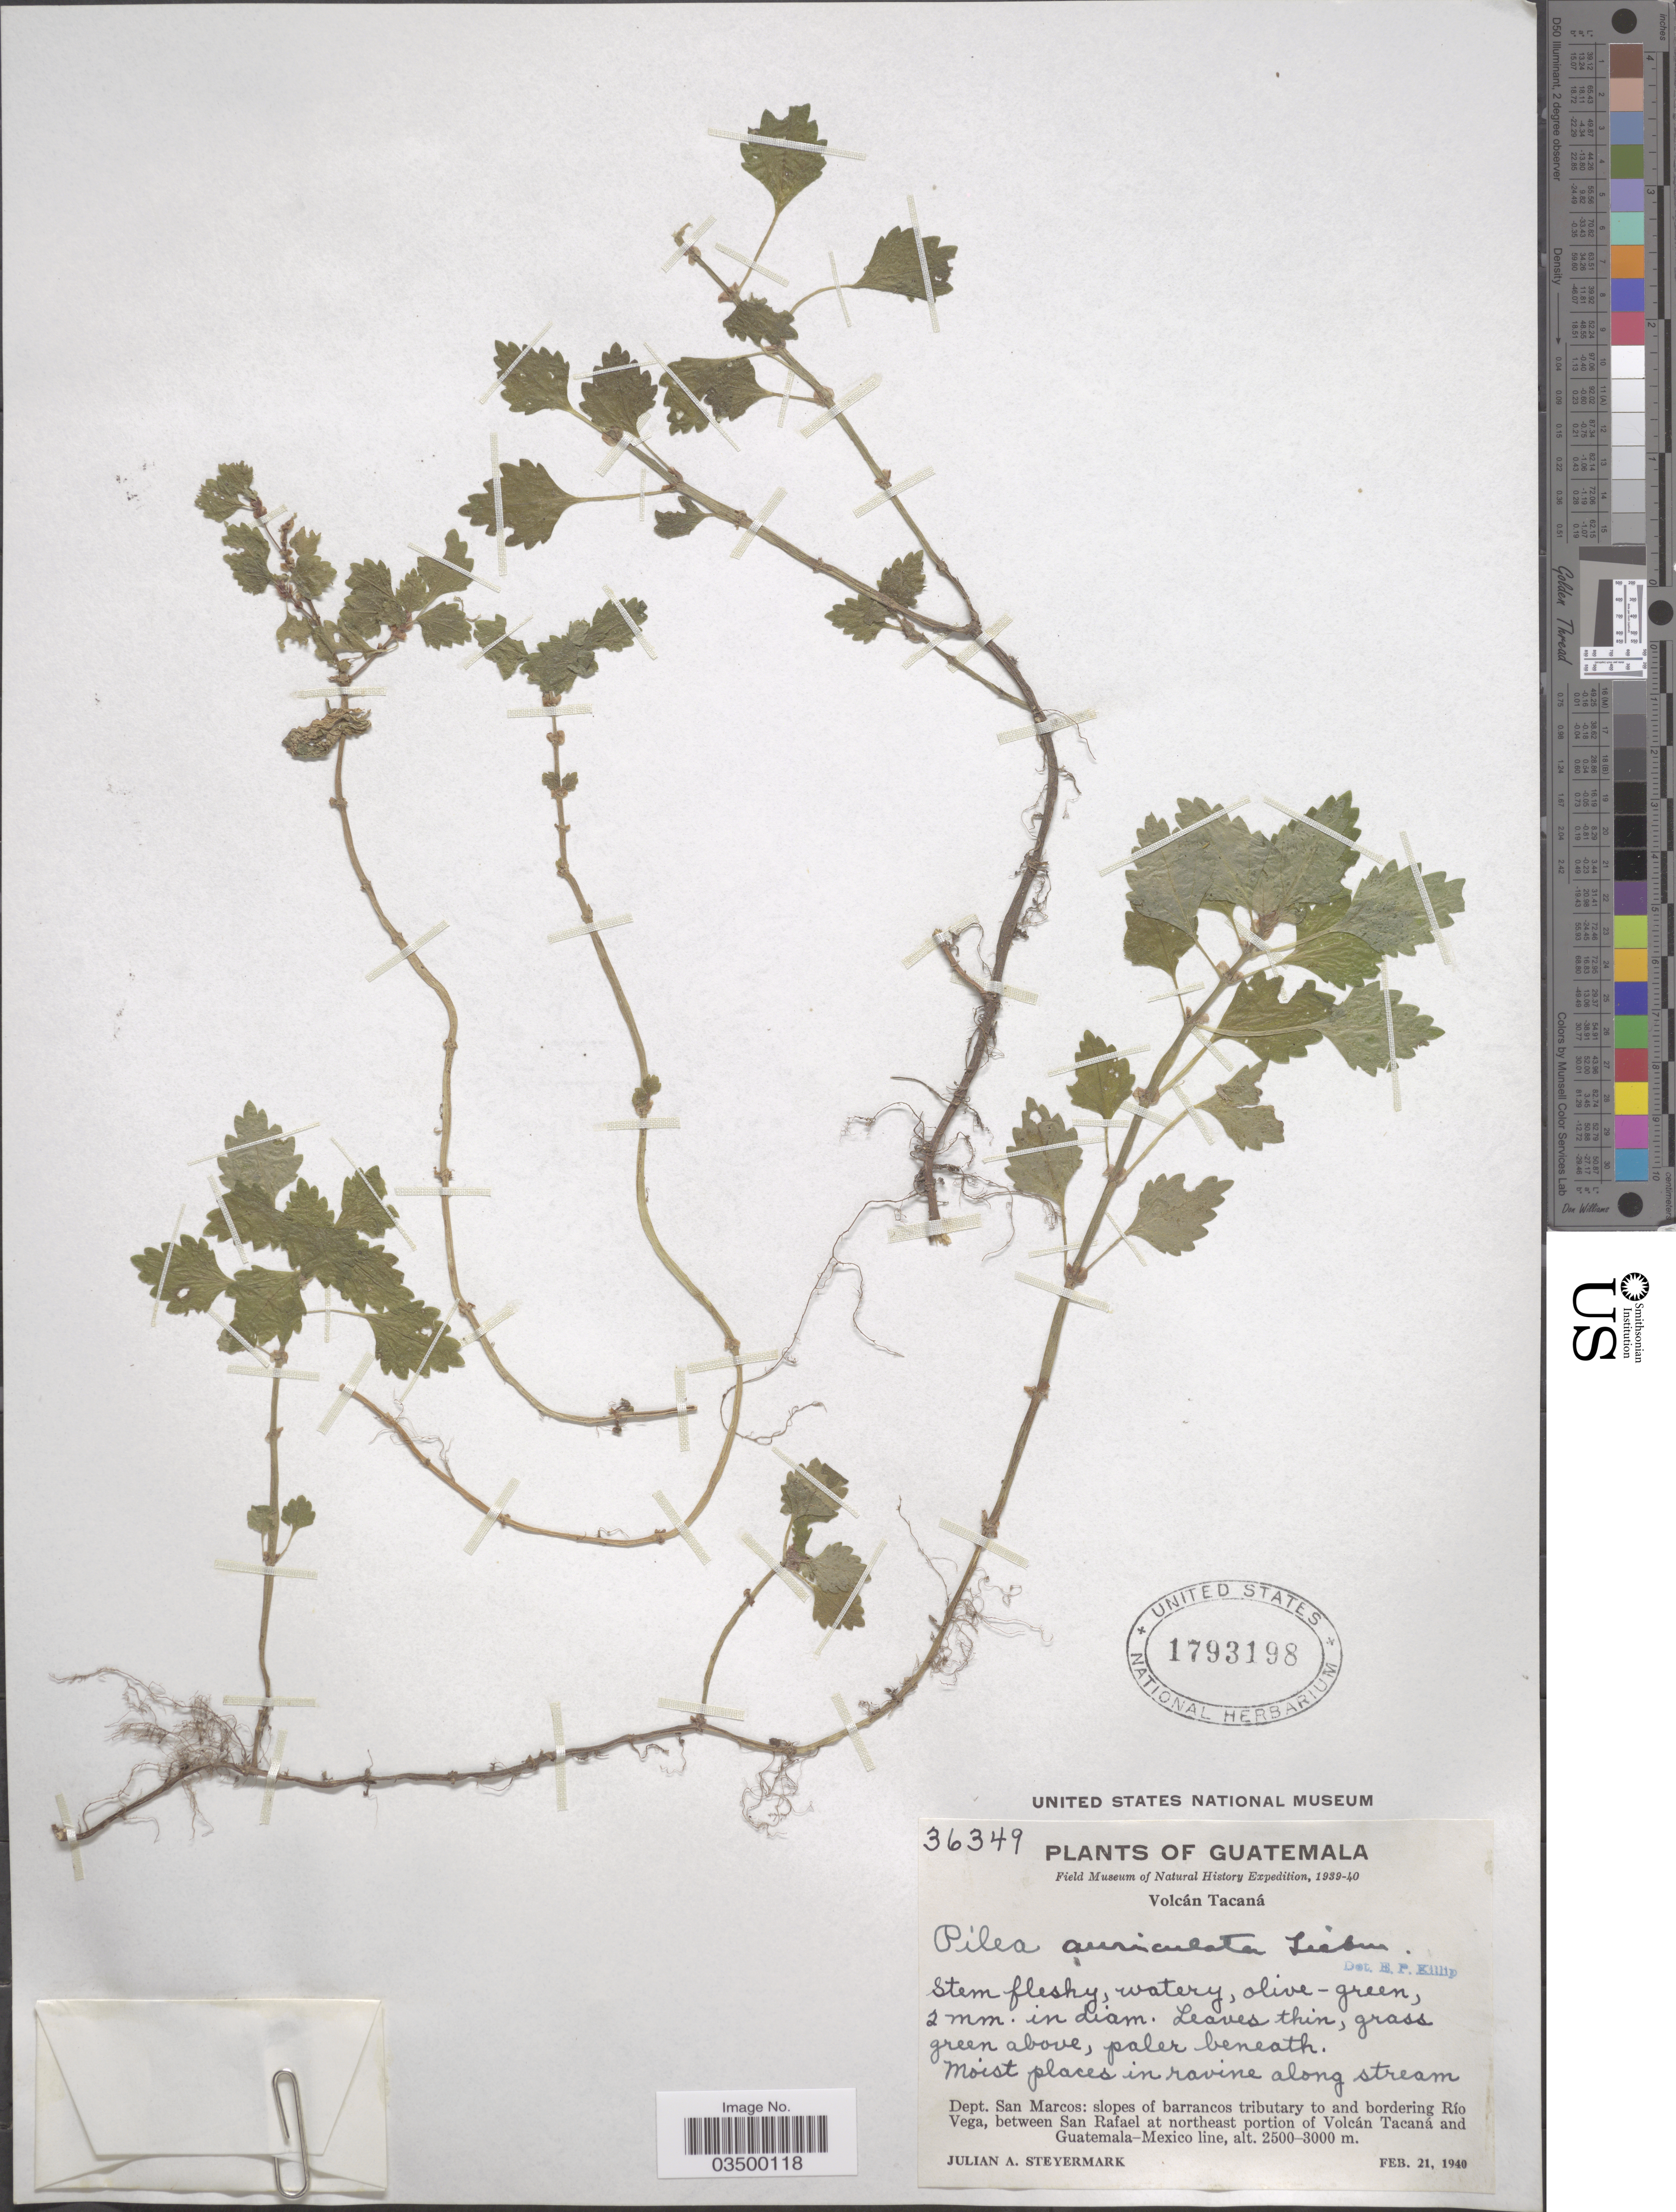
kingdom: Plantae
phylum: Tracheophyta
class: Magnoliopsida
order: Rosales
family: Urticaceae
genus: Pilea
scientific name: Pilea auriculata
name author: Liebm.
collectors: J. Steyermark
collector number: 36349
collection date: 1940-02-21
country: Guatemala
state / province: San Marcos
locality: Volcán Tacaná. Dept. San Marcos: slopes of barrancos tributary to and bordering Río Vega, between San Rafael at northeast portion of Volcán Tacaná and Guatemala-Mexico line.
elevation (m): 2500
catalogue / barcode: US 1793198